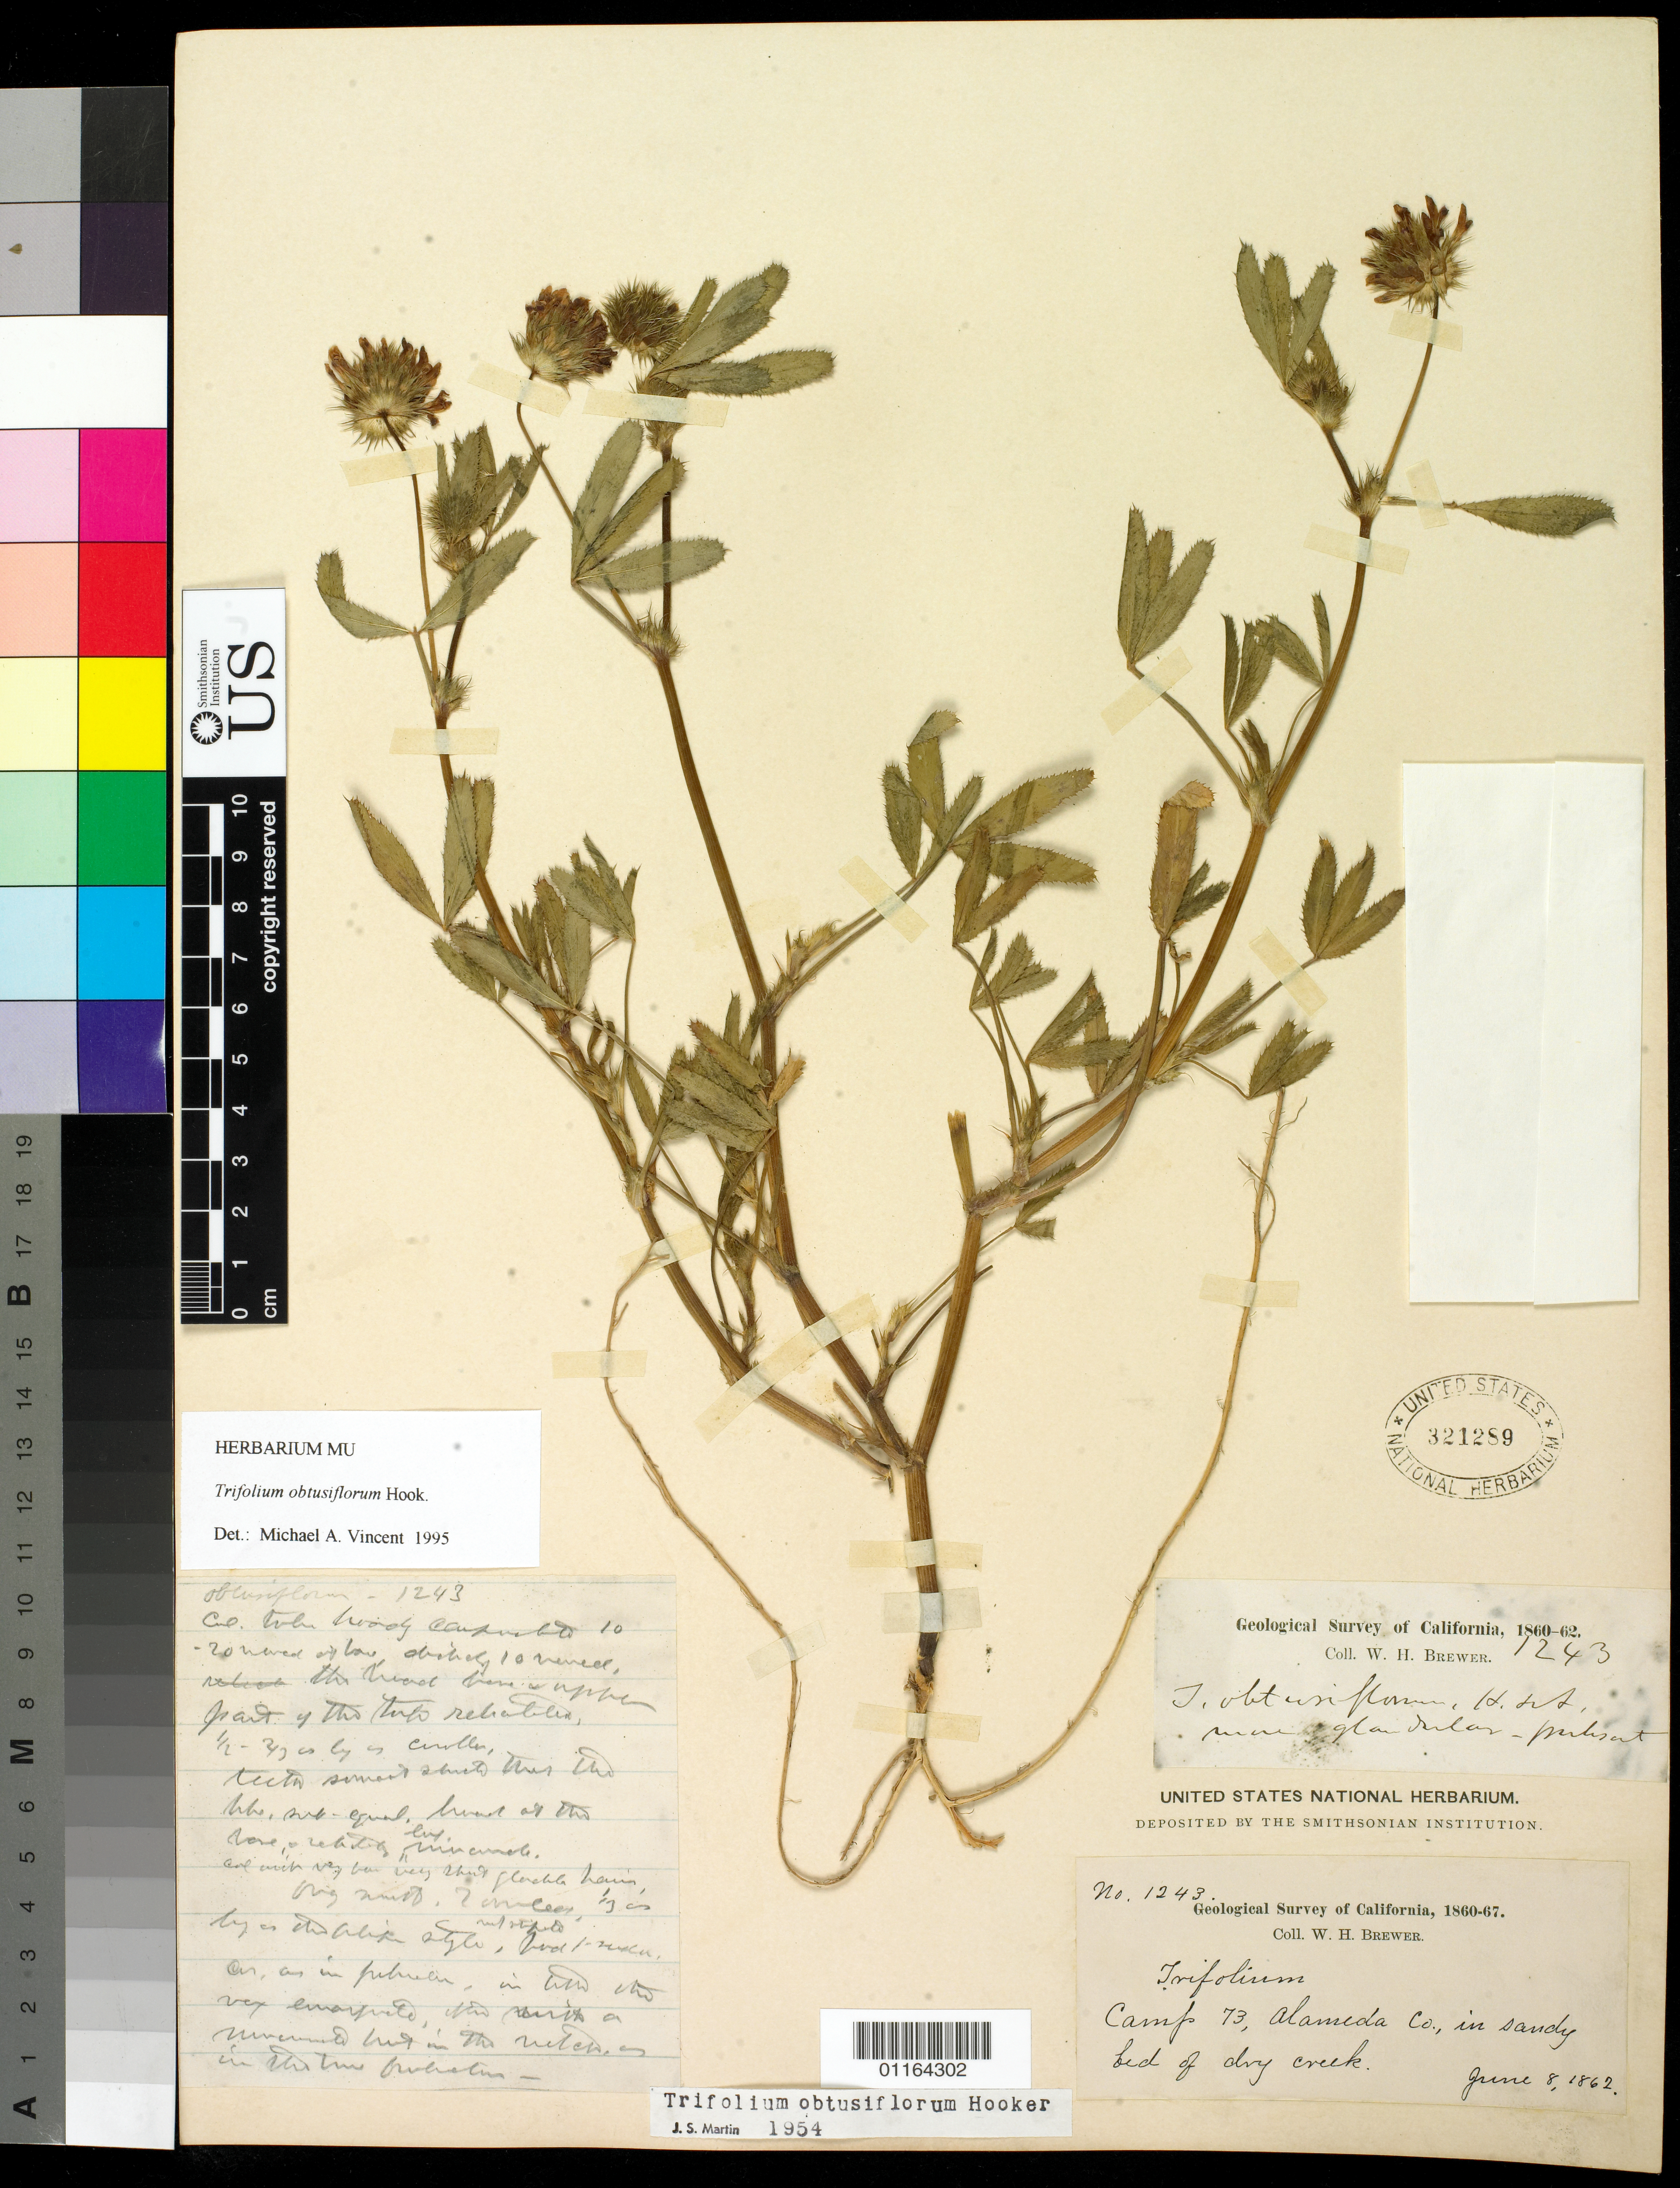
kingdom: Plantae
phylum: Tracheophyta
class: Magnoliopsida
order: Fabales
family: Fabaceae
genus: Trifolium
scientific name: Trifolium obtusiflorum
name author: Hook.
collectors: W. H. Brewer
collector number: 1243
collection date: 1862-06-08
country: United States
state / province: California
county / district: Alameda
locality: Camp 73, in sandy bed of dry creek.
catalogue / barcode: US 321289